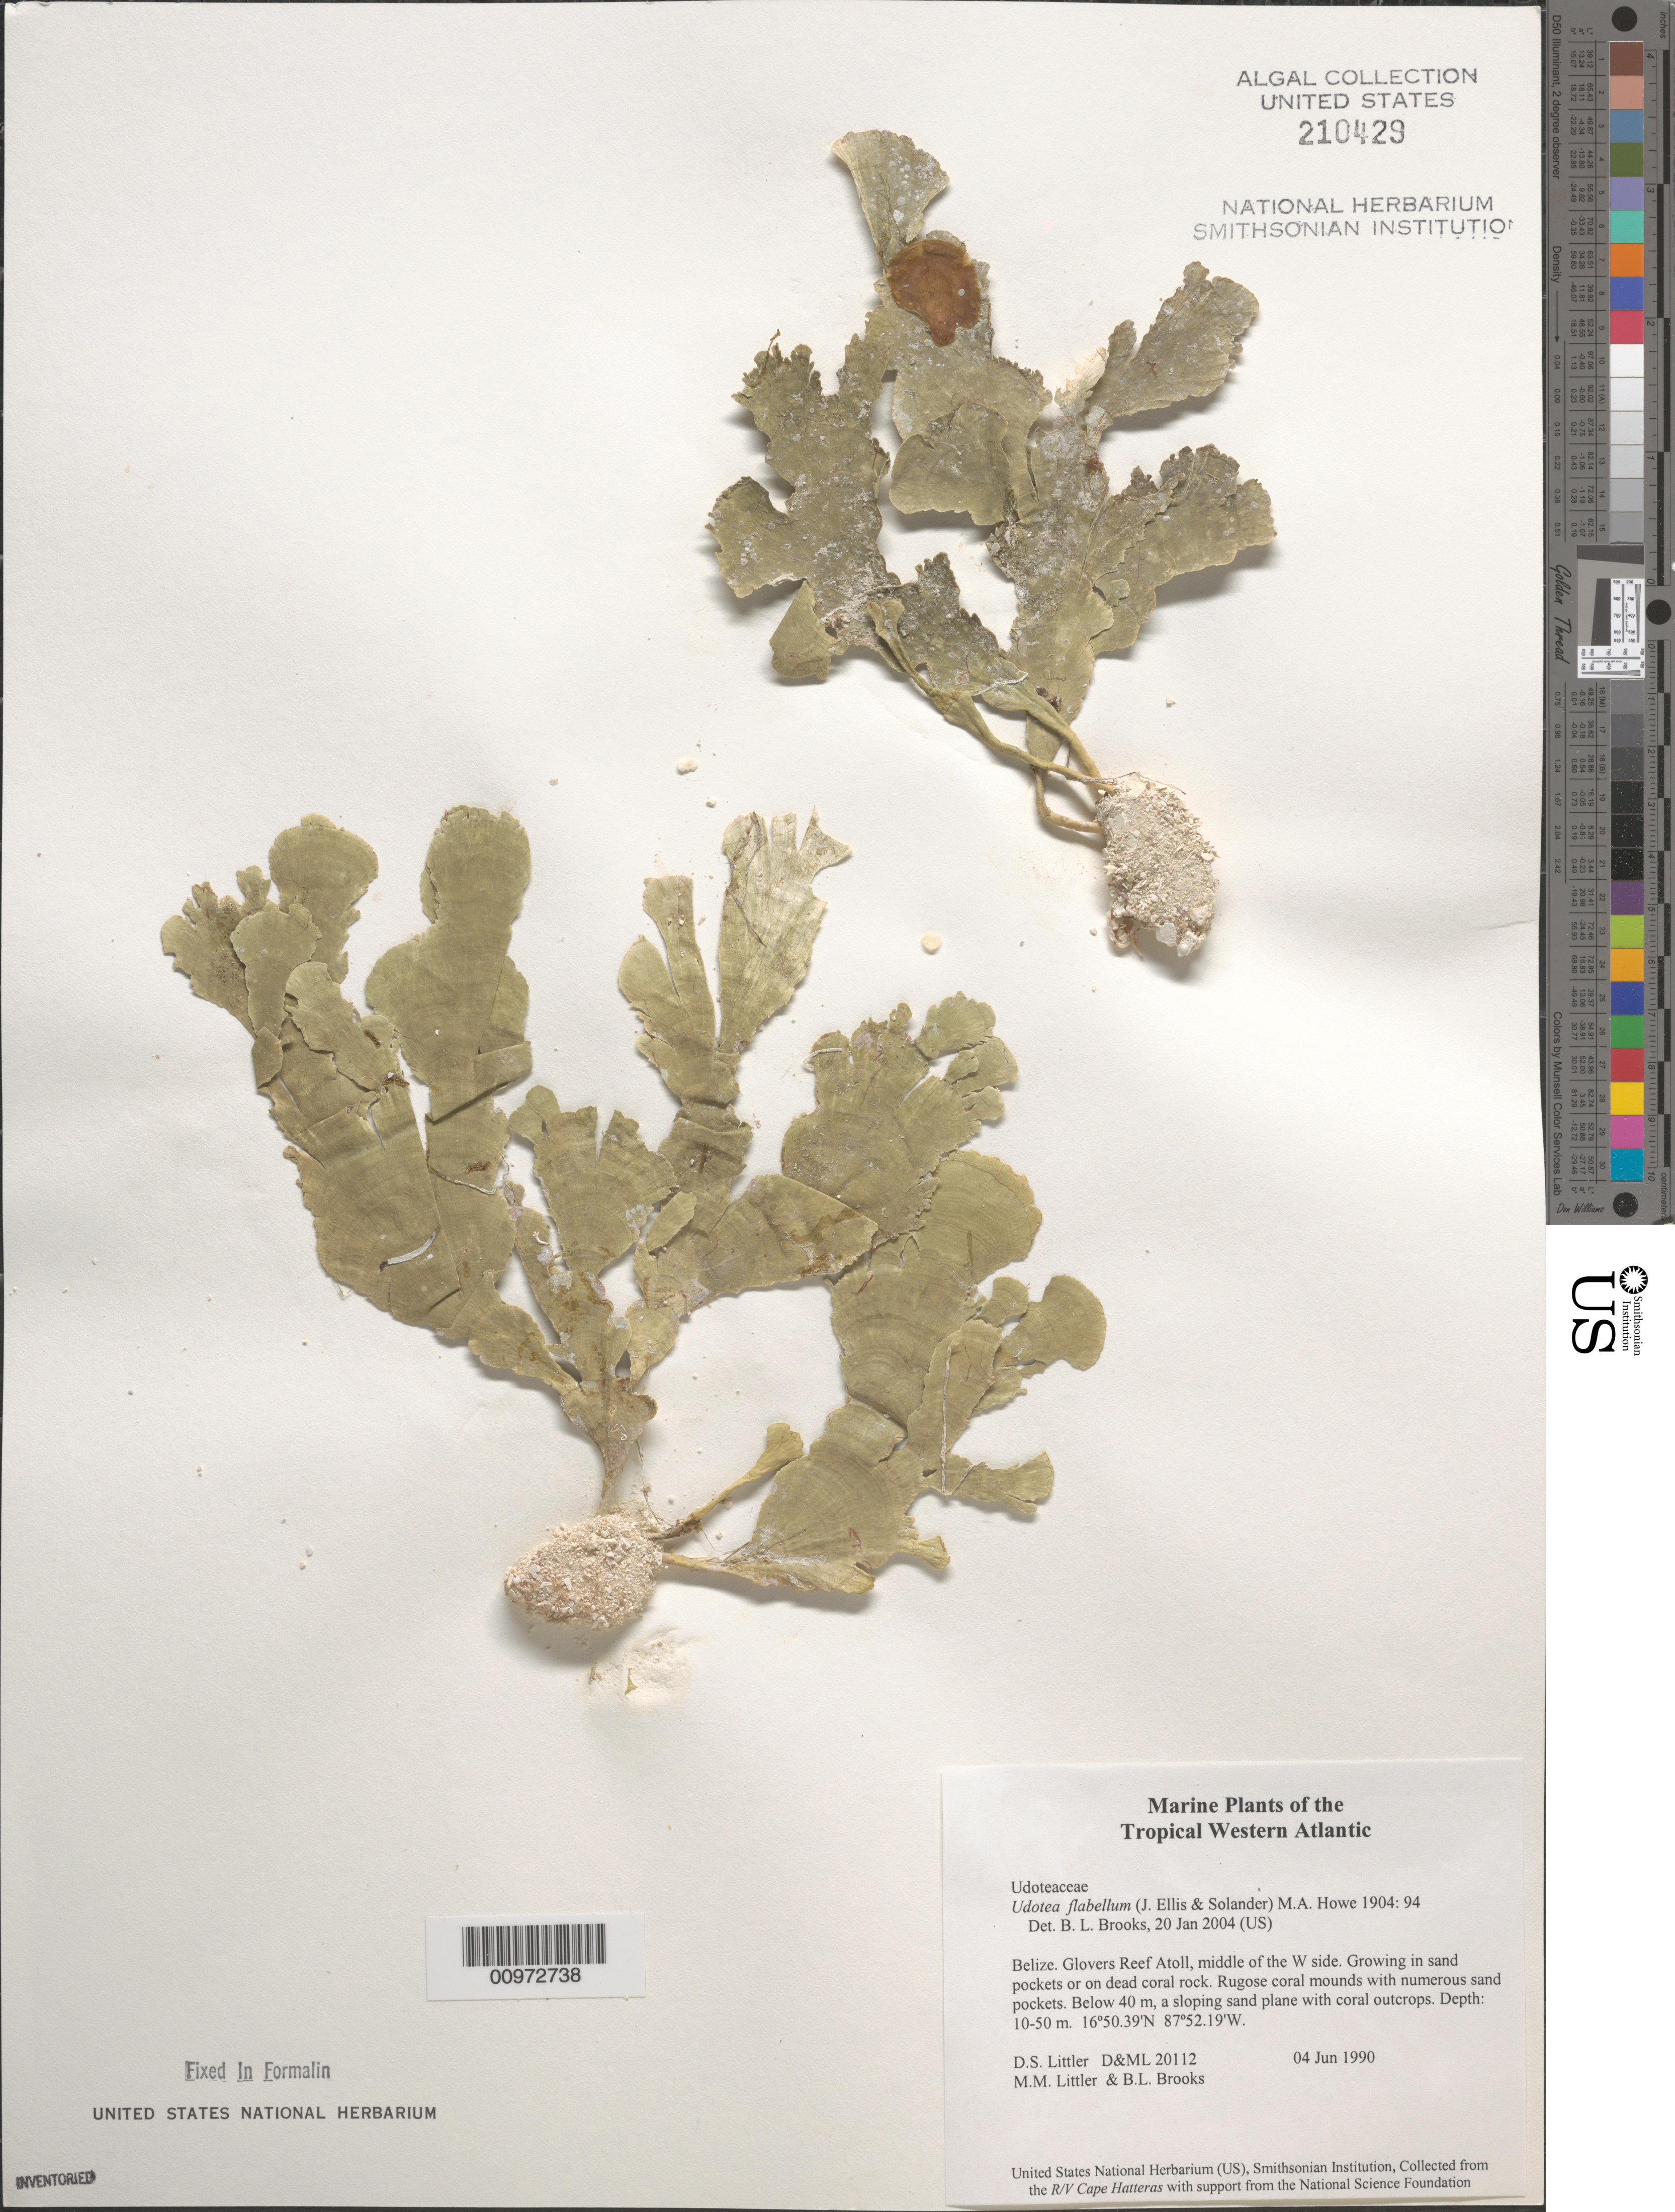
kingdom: Plantae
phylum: Chlorophyta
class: Ulvophyceae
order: Bryopsidales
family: Udoteaceae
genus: Udotea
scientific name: Udotea flabellum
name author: (J. Ellis & Sol.) M. Howe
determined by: Brooks, B. L., (BOT), Smithsonian Institution - National Museum of Natural History (UNITED STATES)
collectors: D. S. Littler, M. M. Littler & B. Brooks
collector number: D&ML 20112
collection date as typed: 04 Jun 1990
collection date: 1990-06-04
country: Belize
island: Glovers Reef Atoll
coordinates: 16 50.39'N, 87 52.19'W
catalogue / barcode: US 210429